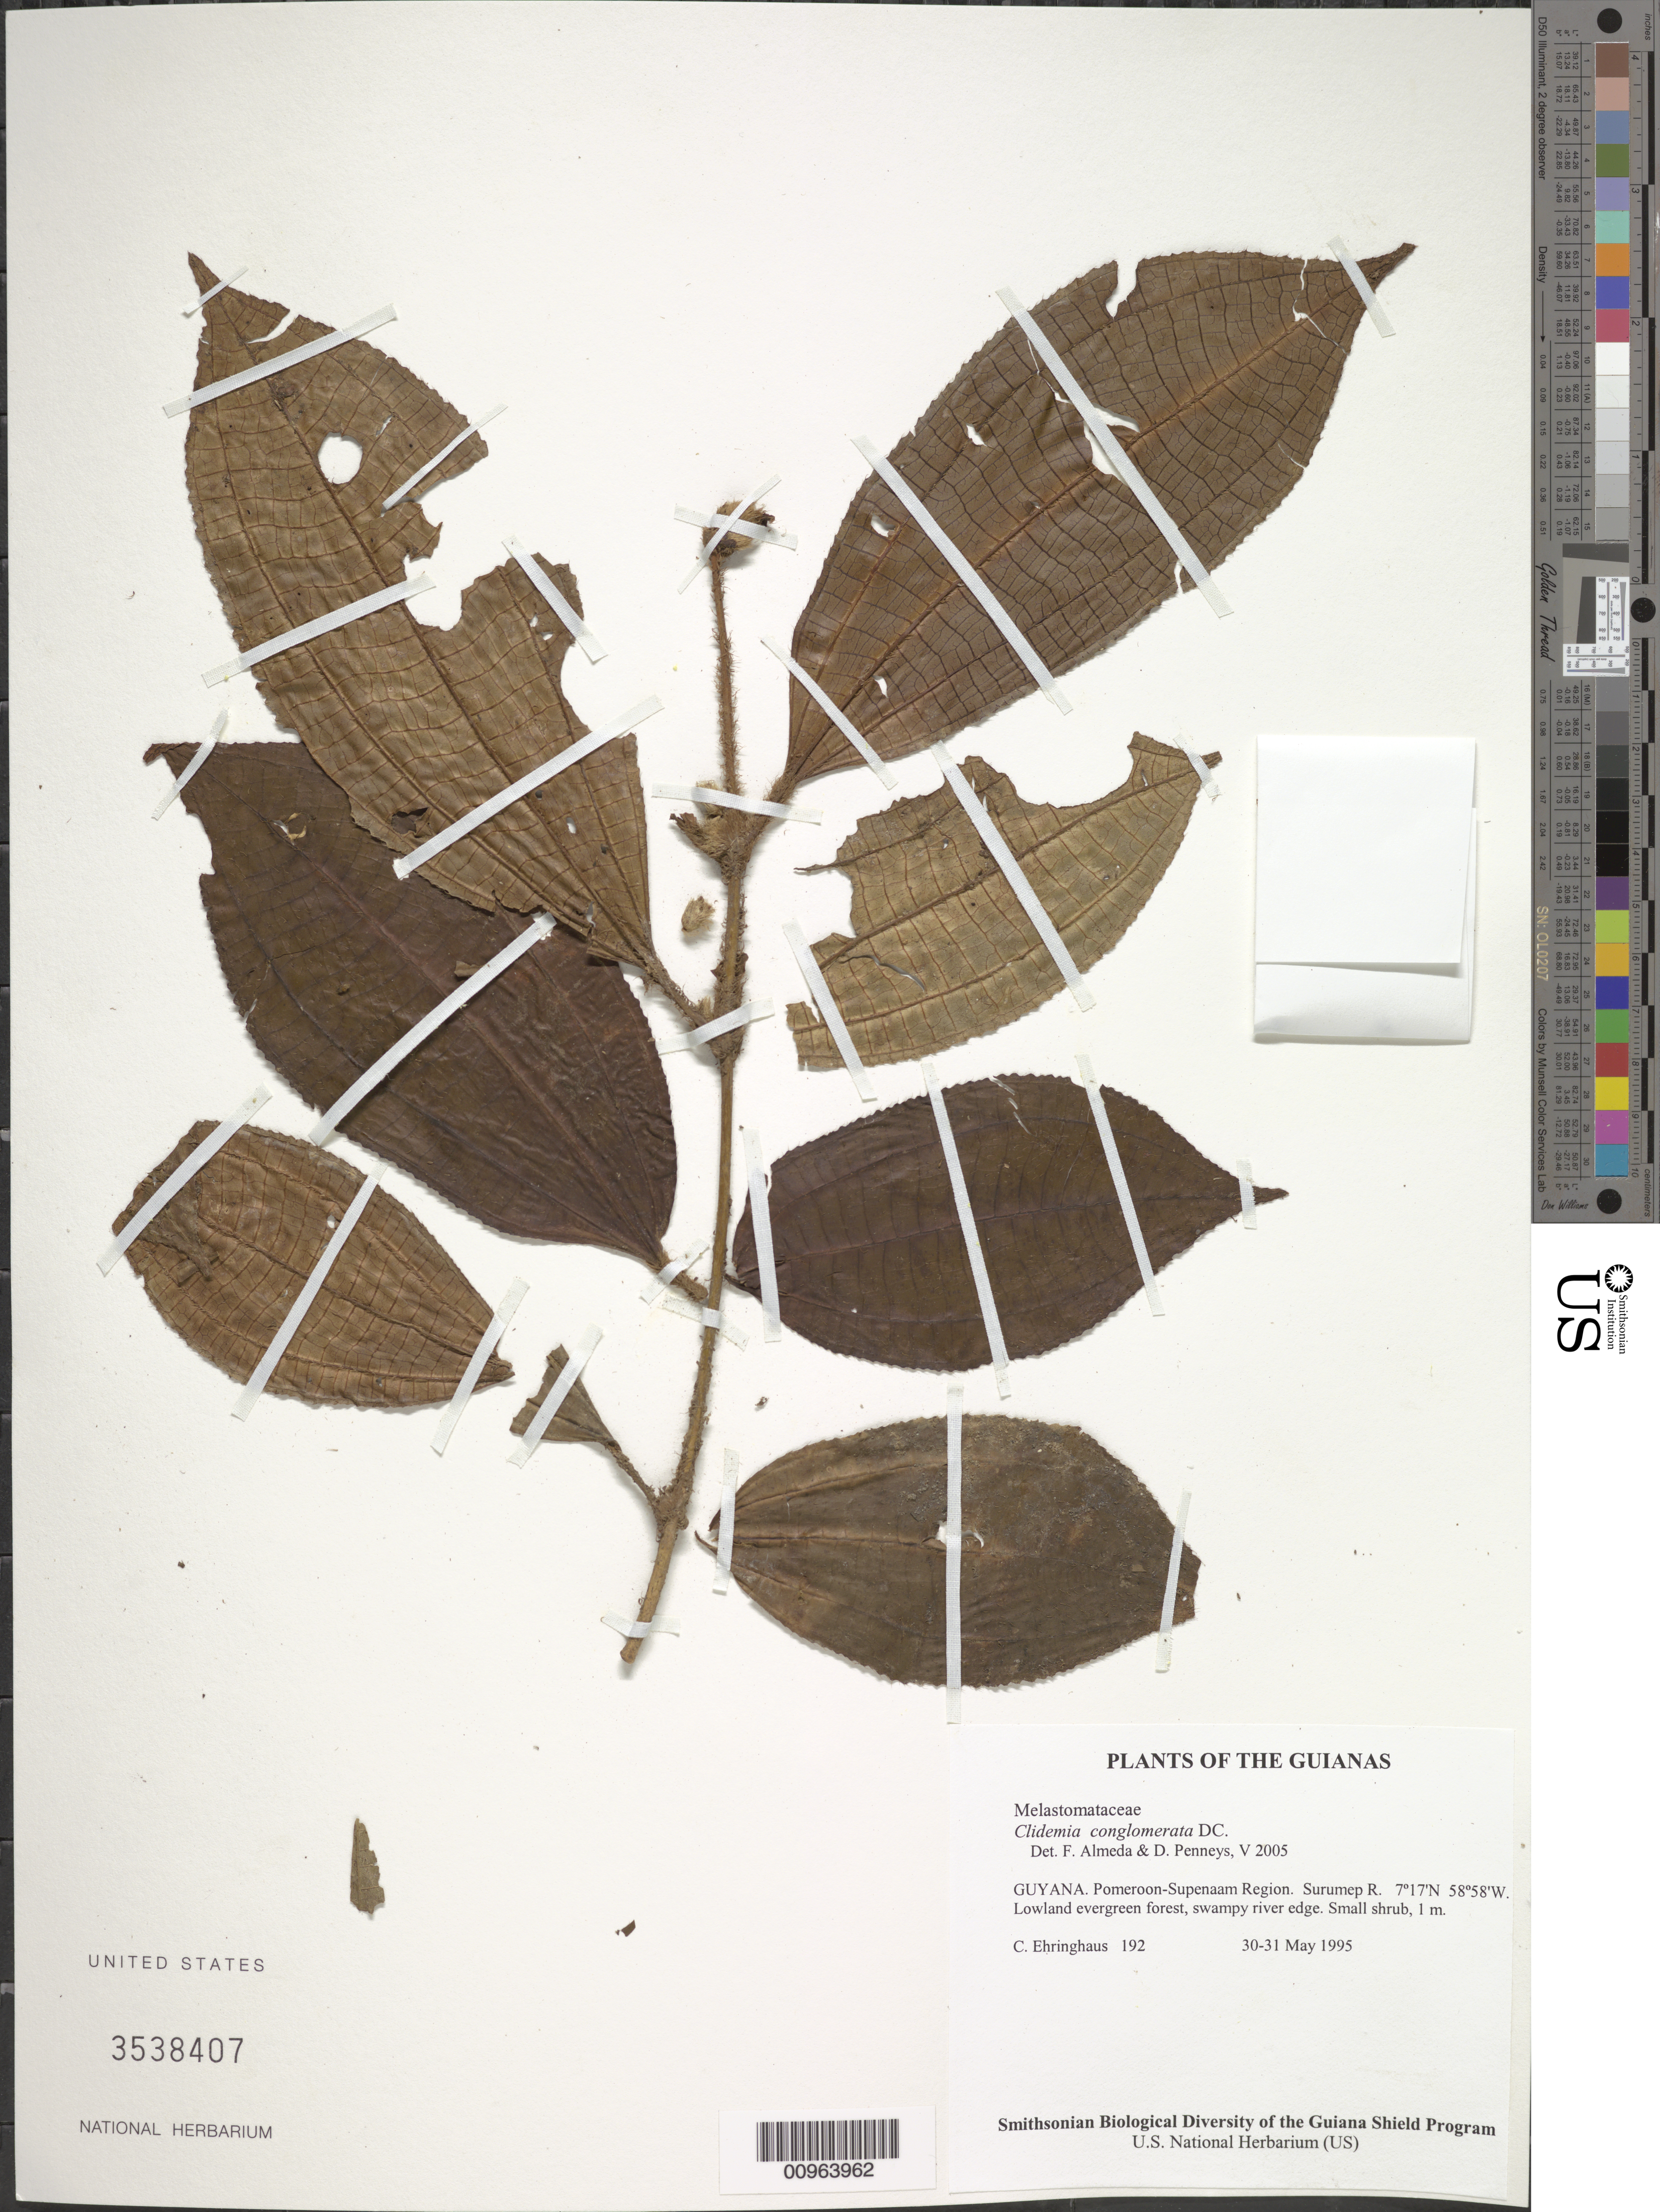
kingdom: Plantae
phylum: Tracheophyta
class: Magnoliopsida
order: Myrtales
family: Melastomataceae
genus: Clidemia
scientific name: Clidemia conglomerata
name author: DC.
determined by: Almeda, F.; Penneys, D. S.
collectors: C. Ehringhaus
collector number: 192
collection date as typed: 30-31 May 1995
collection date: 1995-05-30/1995-05-31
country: Guyana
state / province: Pomeroon-Supenaam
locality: Surumep R.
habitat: Lowland evergreen forest, swampy river edge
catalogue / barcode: US 3538407